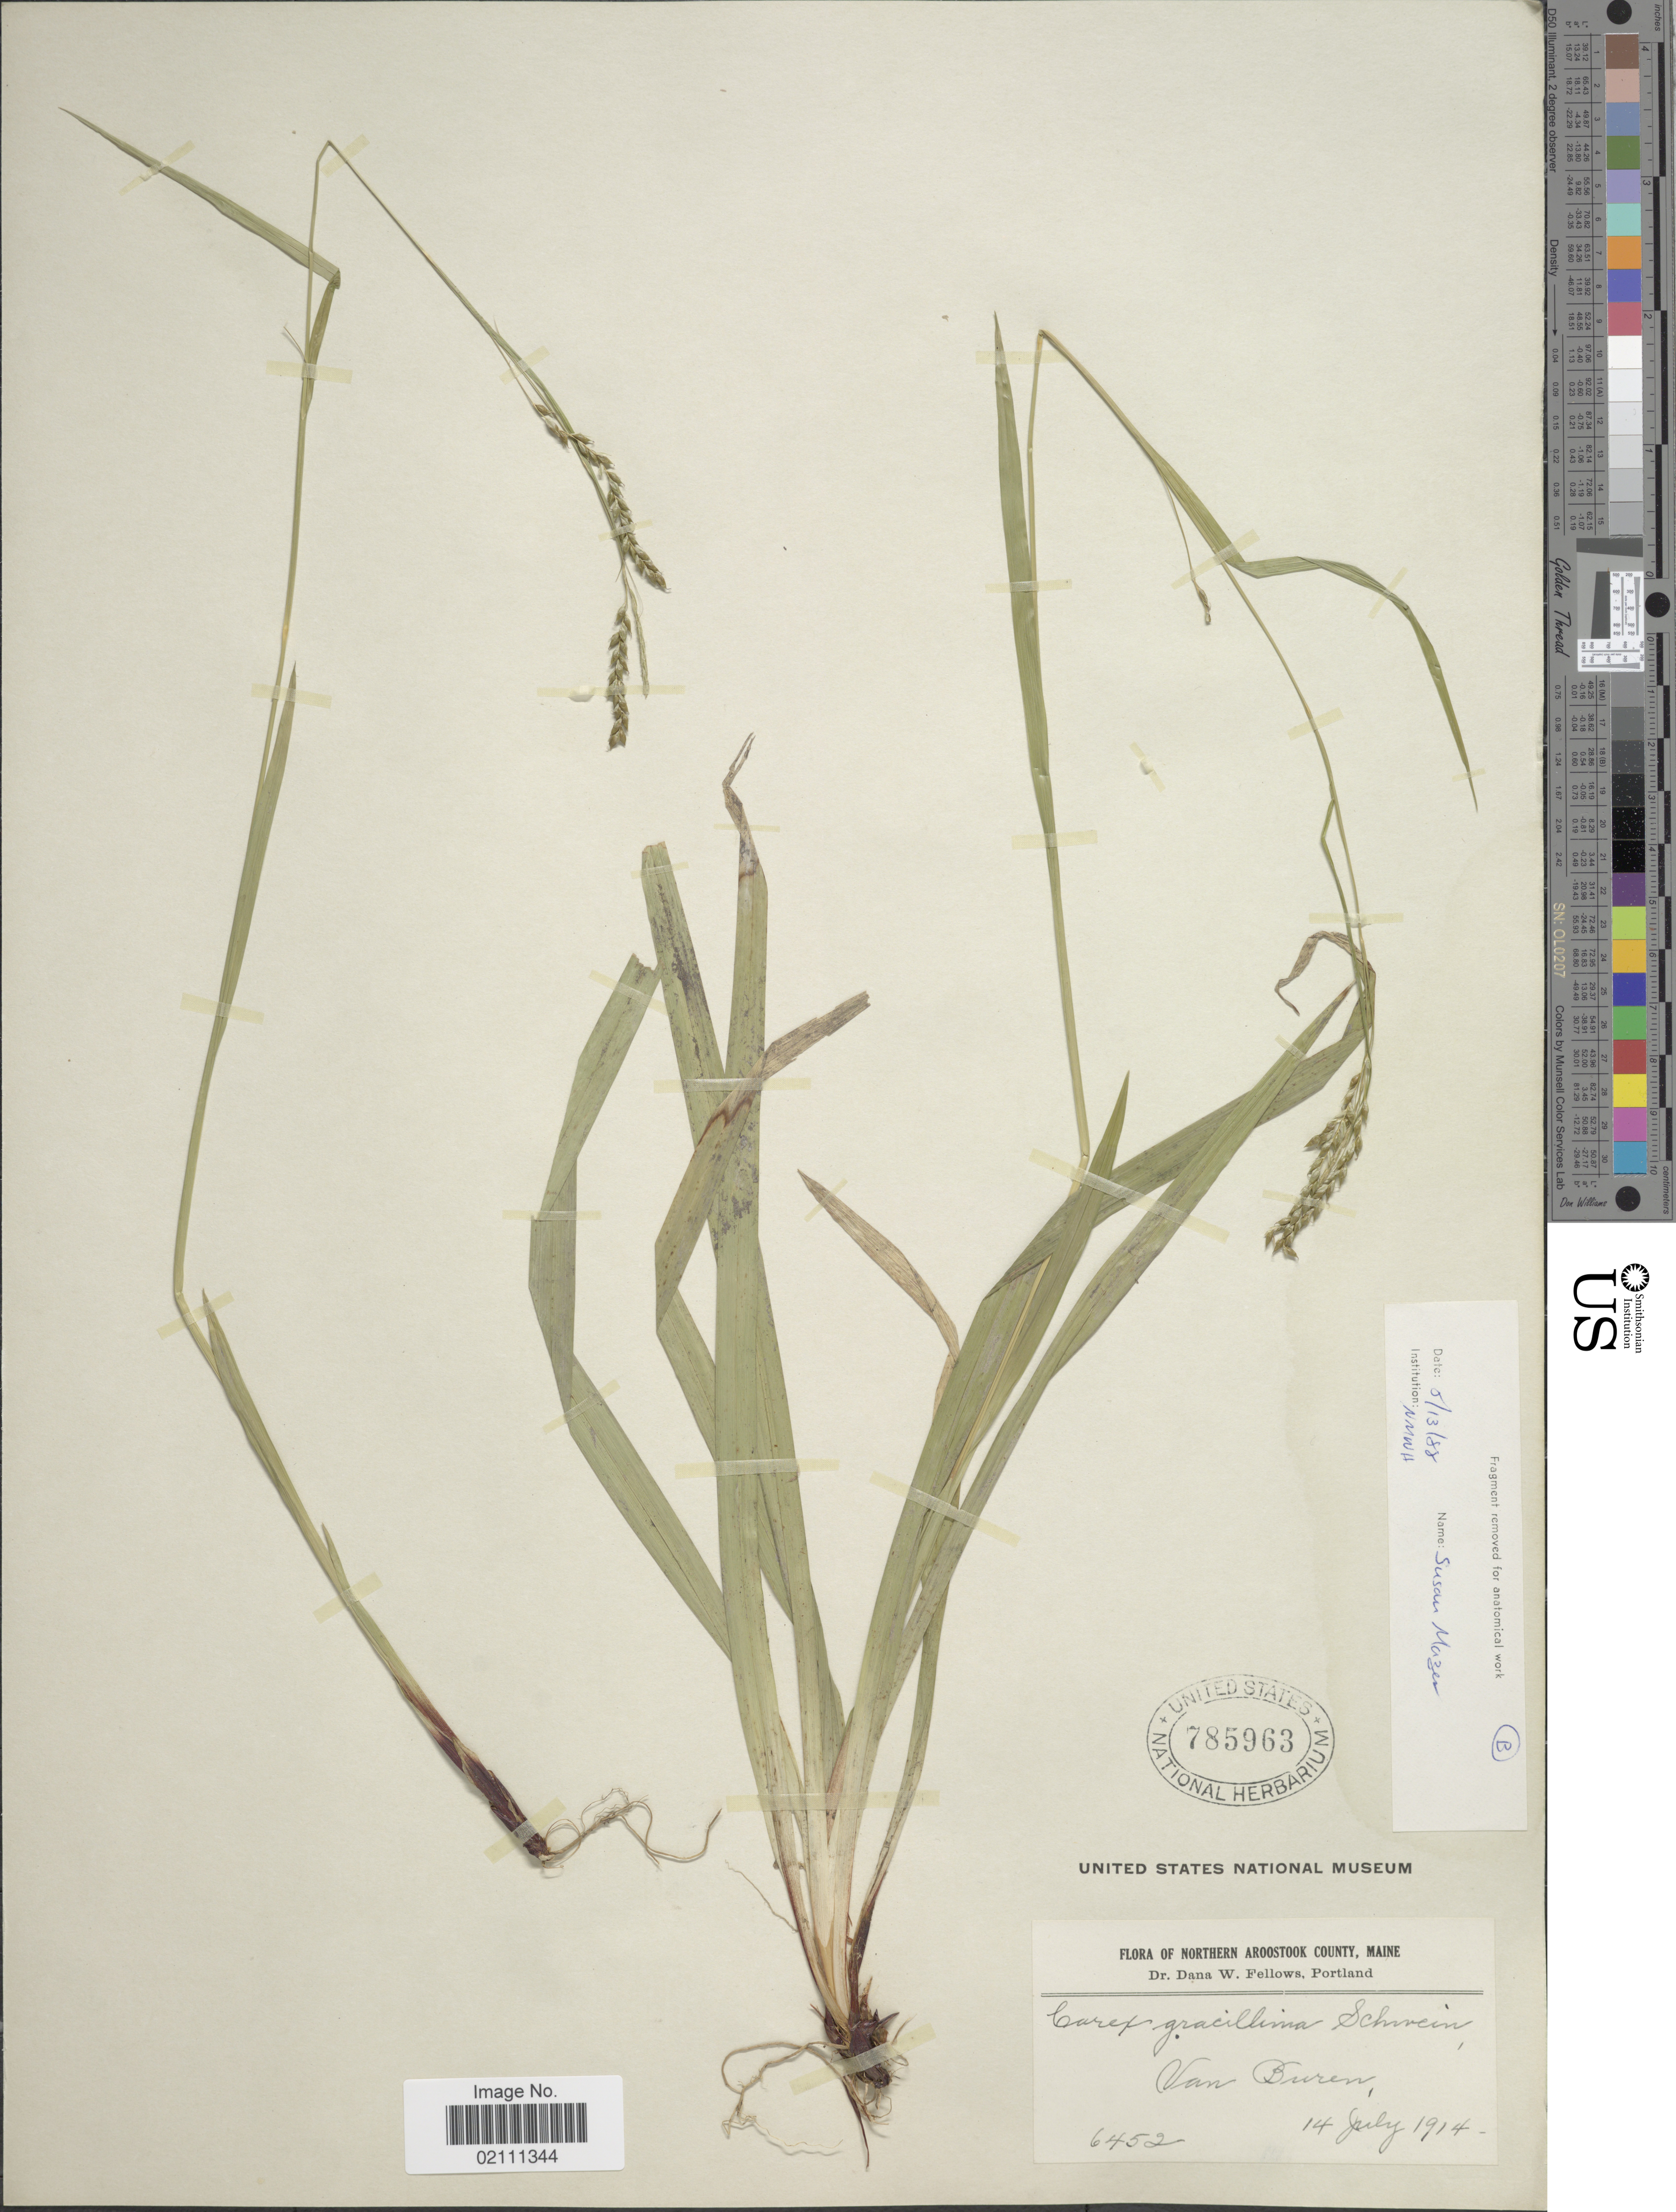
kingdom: Plantae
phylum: Tracheophyta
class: Liliopsida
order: Poales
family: Cyperaceae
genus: Carex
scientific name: Carex gracillima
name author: Schwein.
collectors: D. W. Fellows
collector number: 6452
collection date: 1914-07-14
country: United States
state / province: Maine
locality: Northern Aroostook, Van Buren.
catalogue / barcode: US 785963